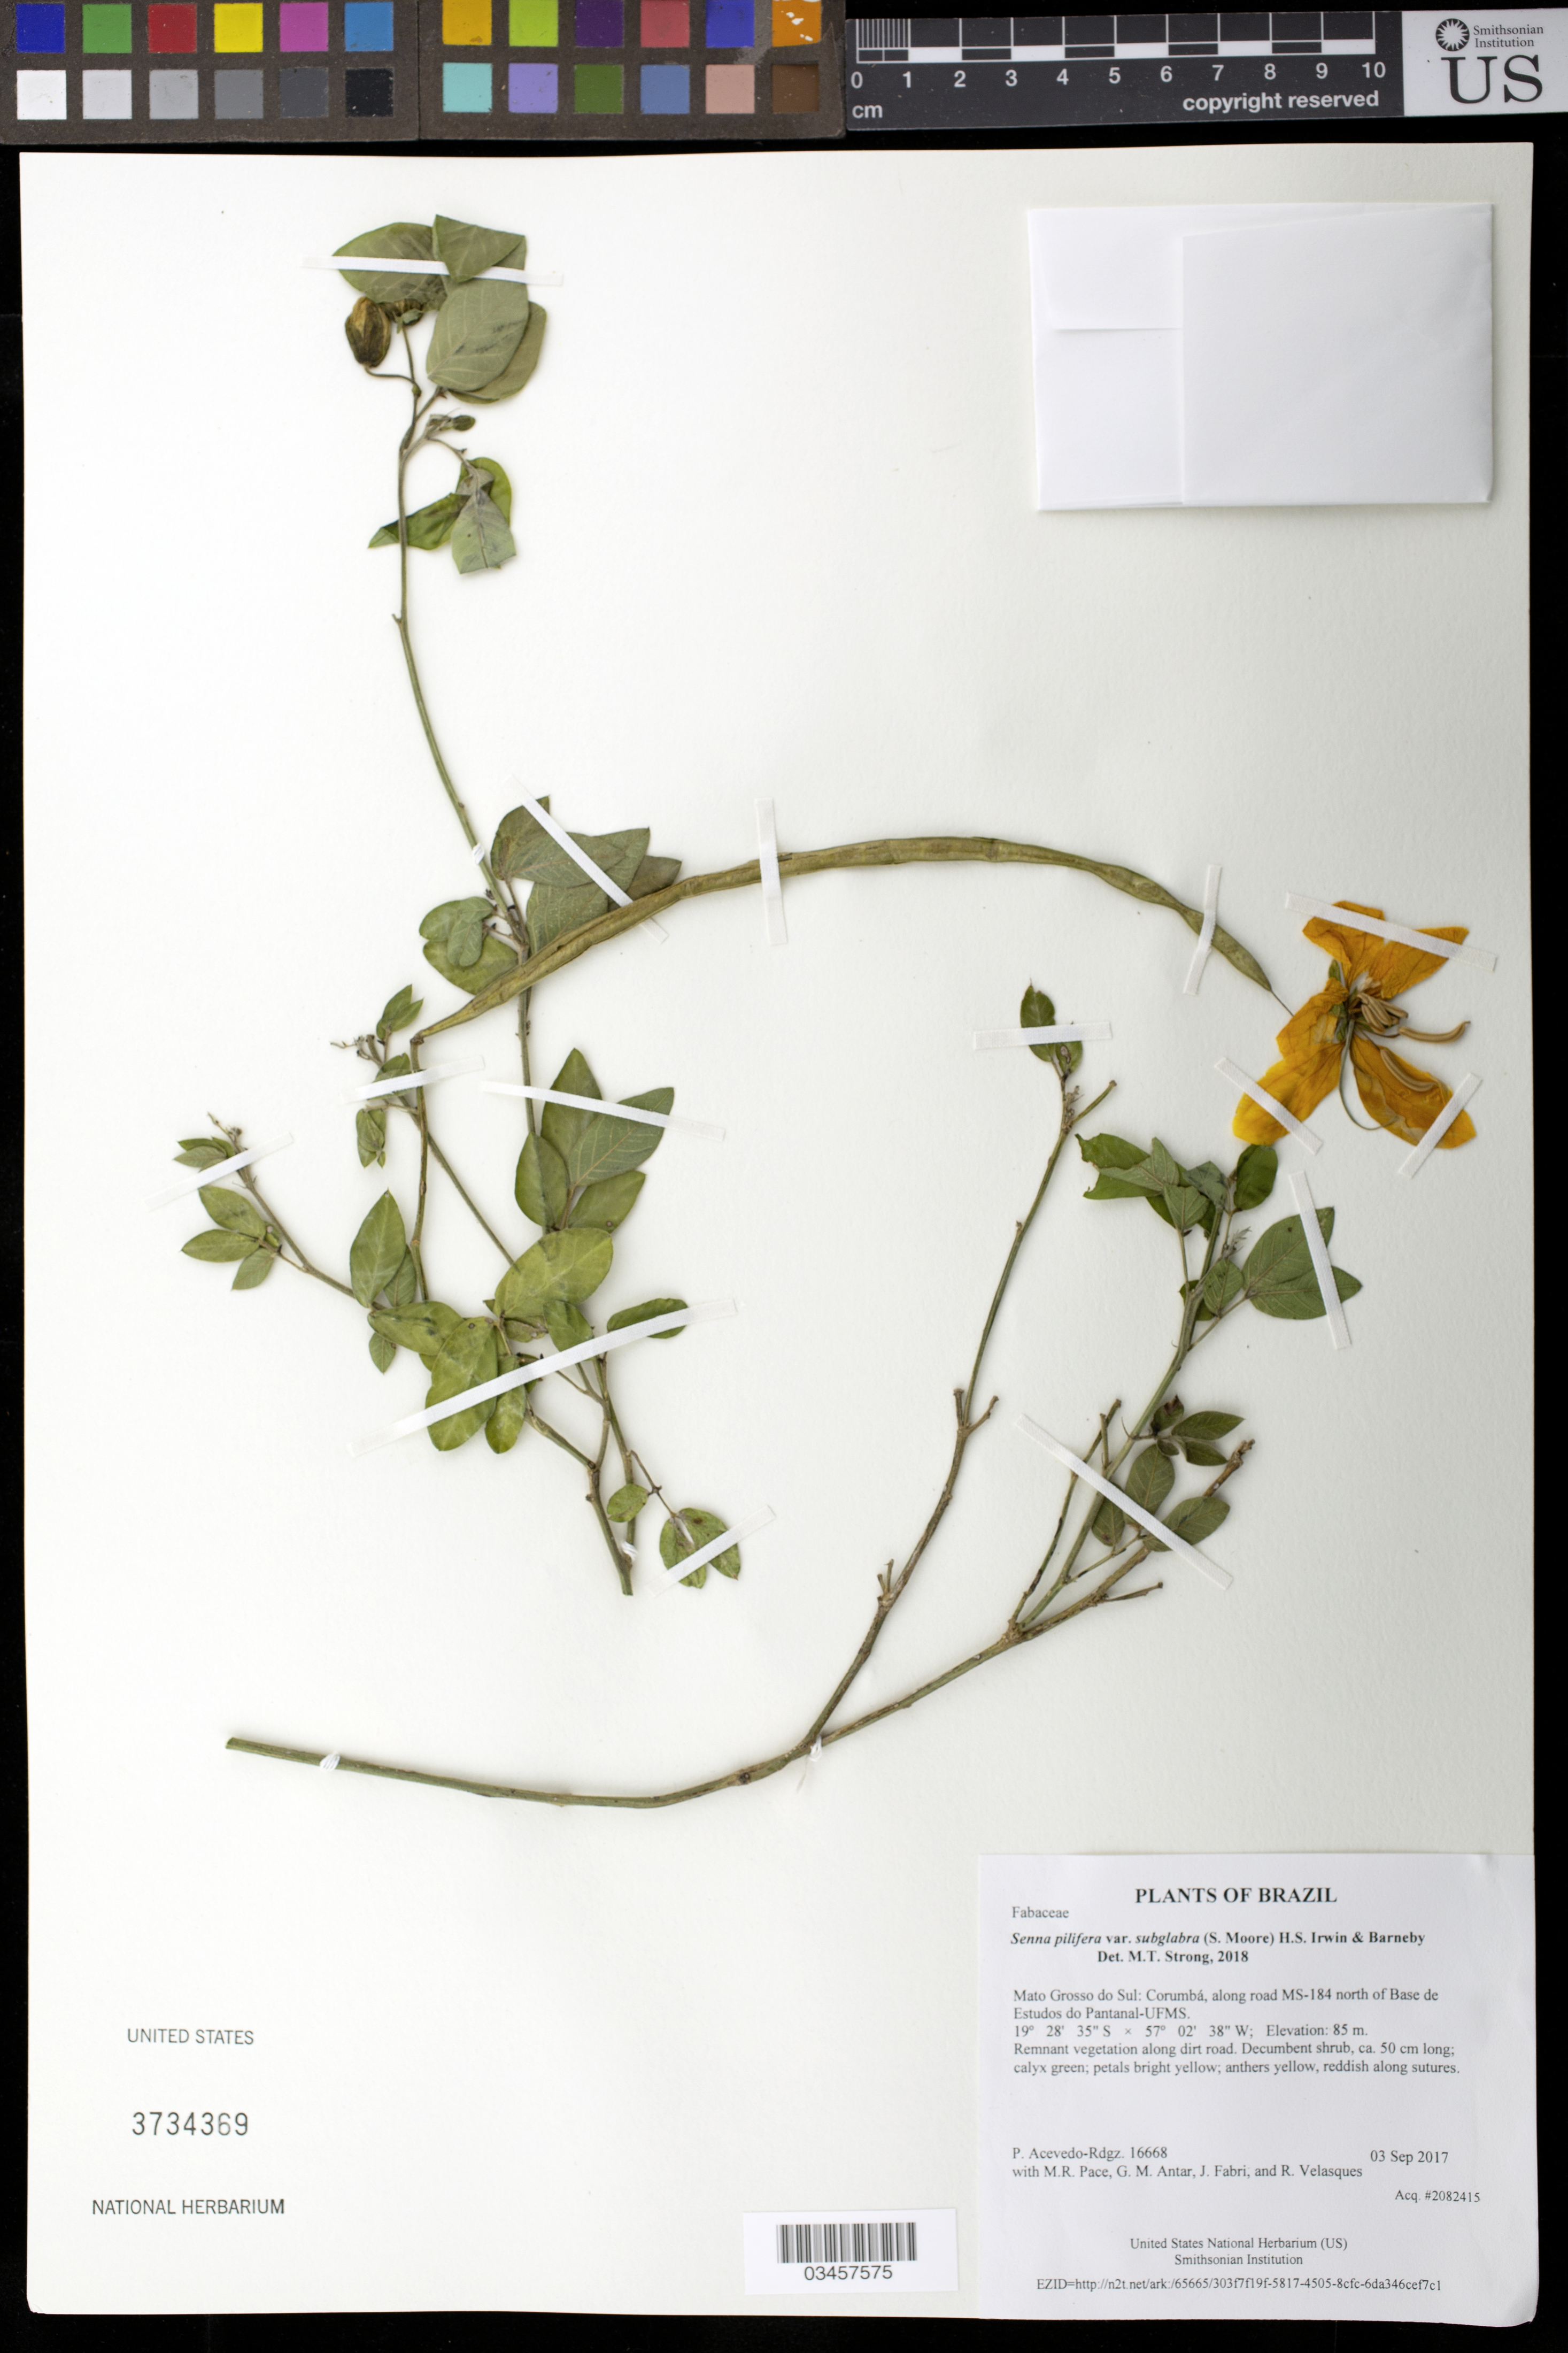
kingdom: Plantae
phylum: Tracheophyta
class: Magnoliopsida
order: Fabales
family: Fabaceae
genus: Senna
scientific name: Senna pilifera var. subglabra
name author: (S. Moore) H.S. Irwin & Barneby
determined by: Strong, Mark T., (BOT), Smithsonian Institution - National Museum of Natural History (UNITED STATES)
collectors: P. Acevedo-Rodr., M. R. Pace, G. M. Antar, J. Fabri & R. Velasques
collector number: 16668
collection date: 2017-09-03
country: Brazil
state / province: Mato Grosso do Sul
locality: Corumbá, along road MS-184 north of Base de Estudos do Pantanal-UFMS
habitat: Remnant vegetation along dirt road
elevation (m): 85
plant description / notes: US, NY, MO, K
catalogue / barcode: US 3734369